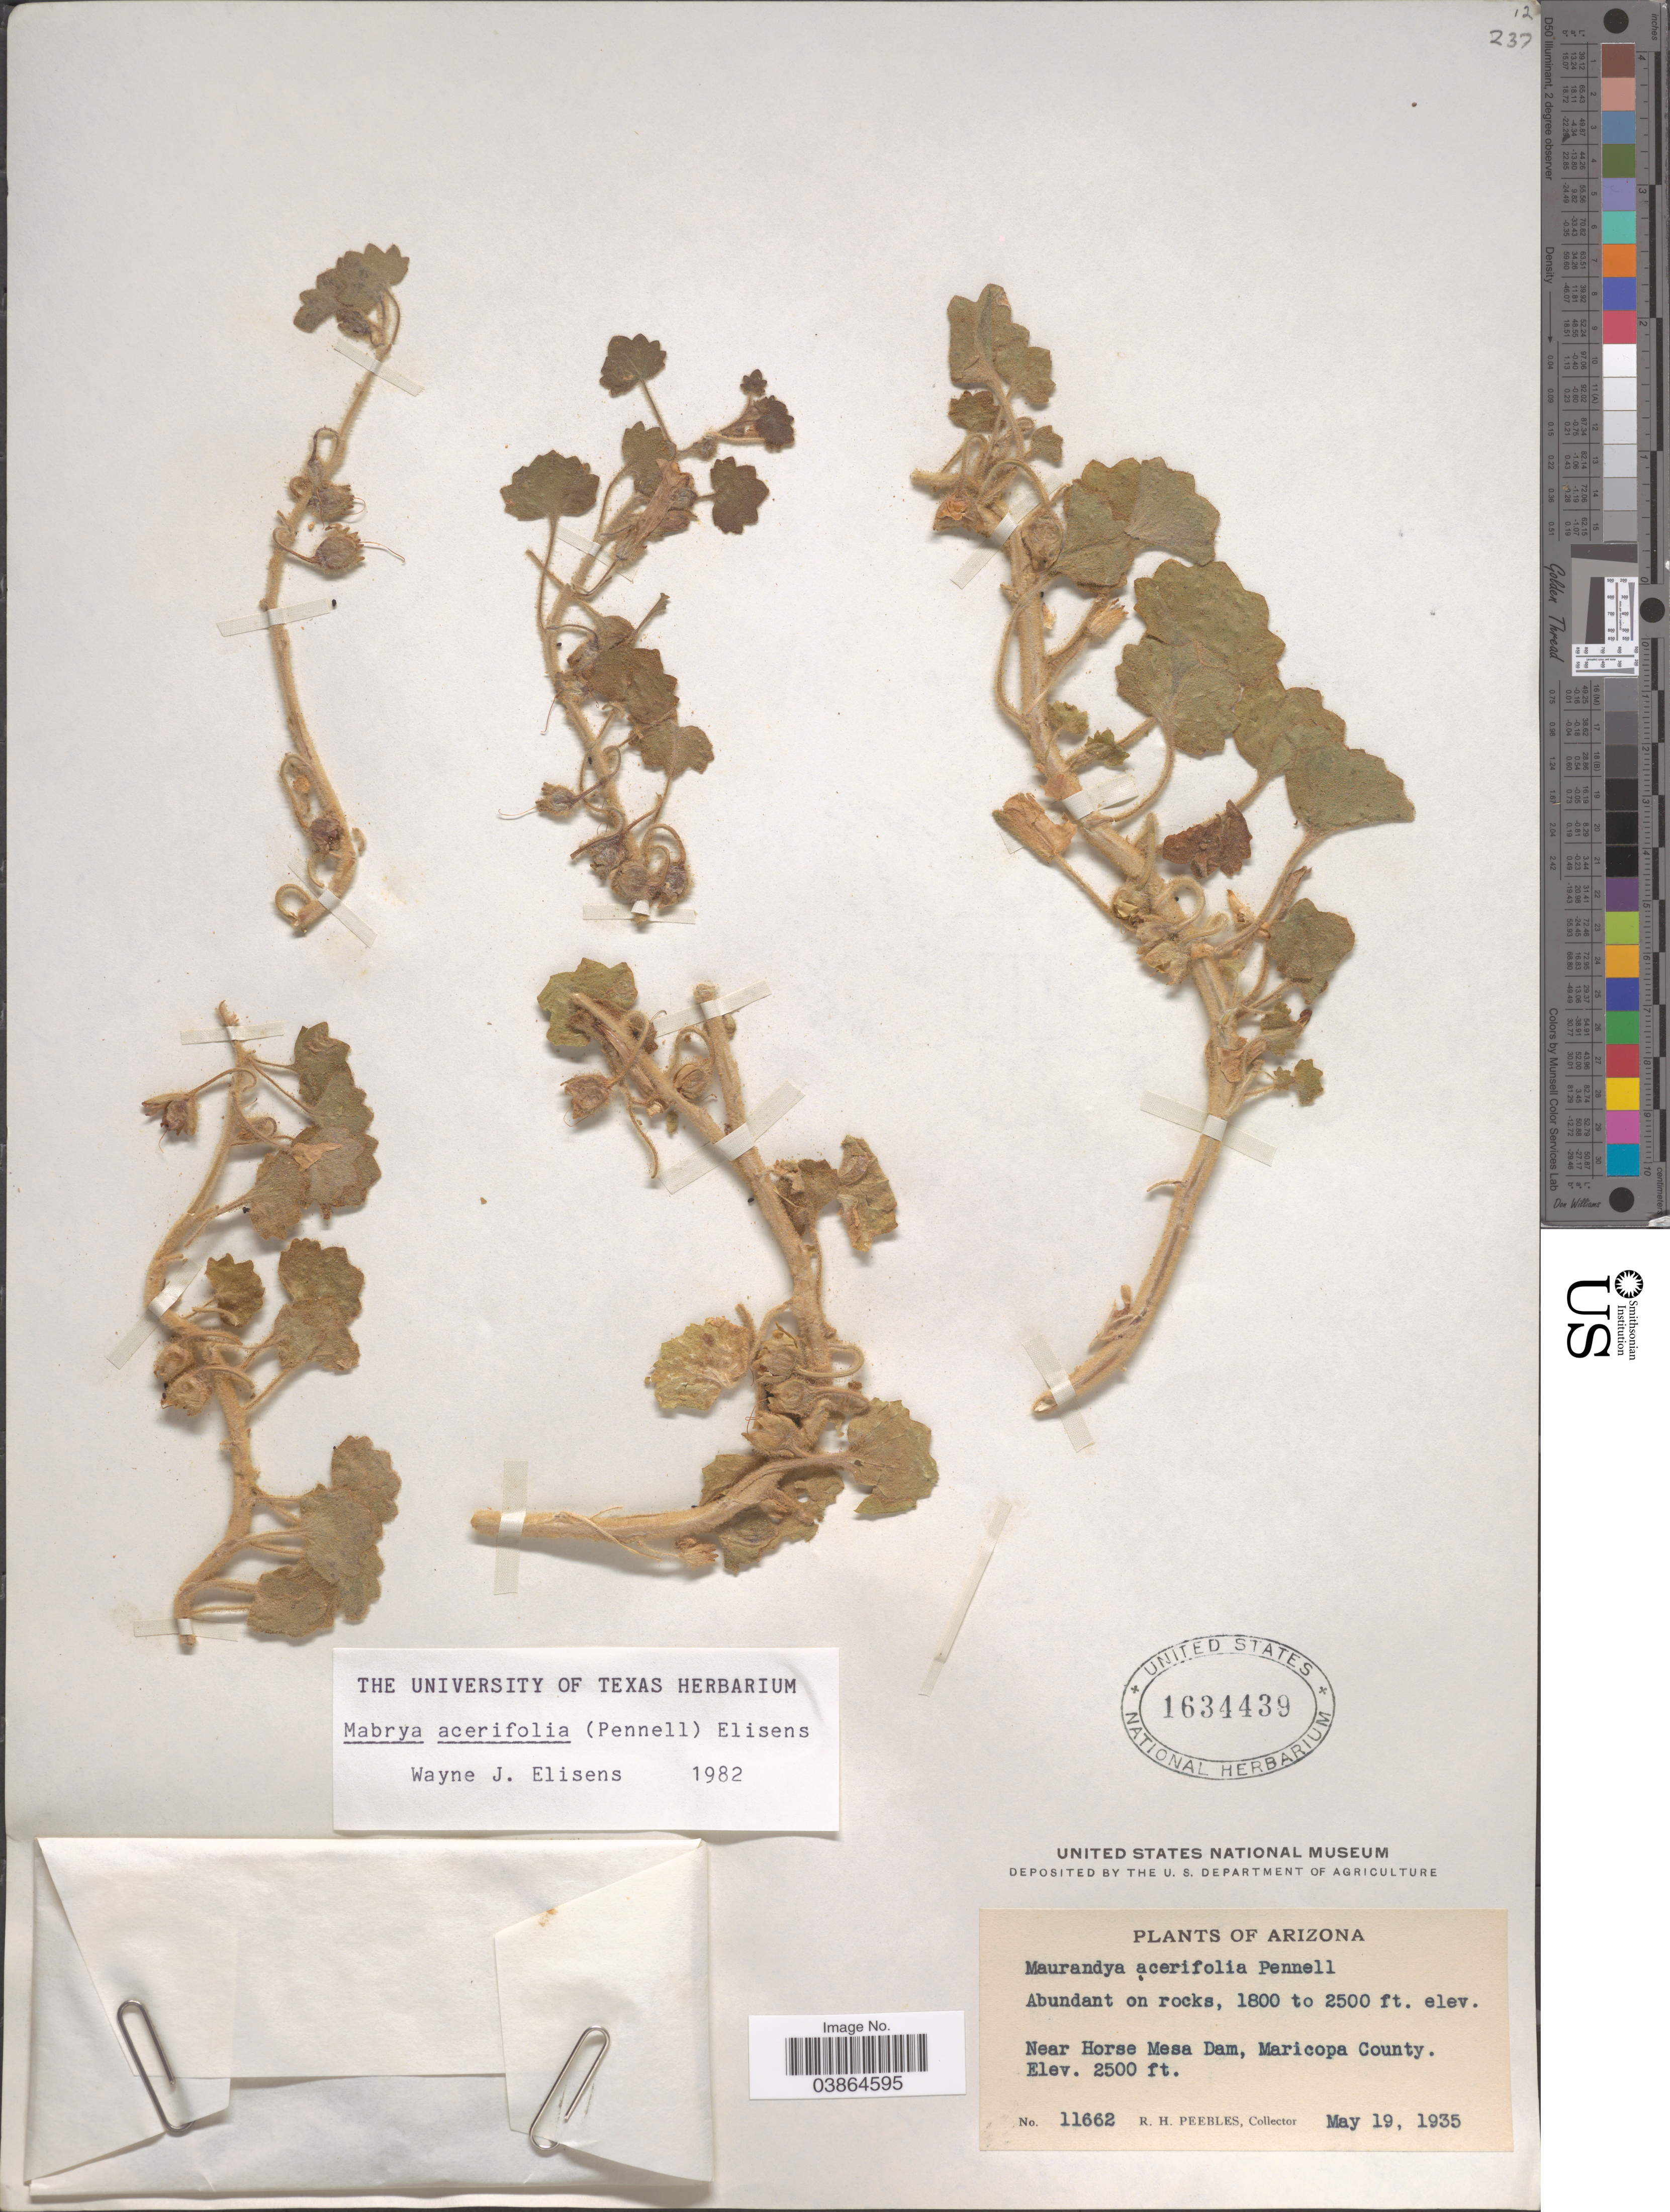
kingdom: Plantae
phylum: Tracheophyta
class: Magnoliopsida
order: Lamiales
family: Plantaginaceae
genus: Maurandya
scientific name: Maurandya acerifolia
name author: Pennell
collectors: R. H. Peebles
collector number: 11662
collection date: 1935-05-19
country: United States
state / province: Arizona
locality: Near Horse Mesa Dam, Maricopa County.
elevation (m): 762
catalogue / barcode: US 1634439